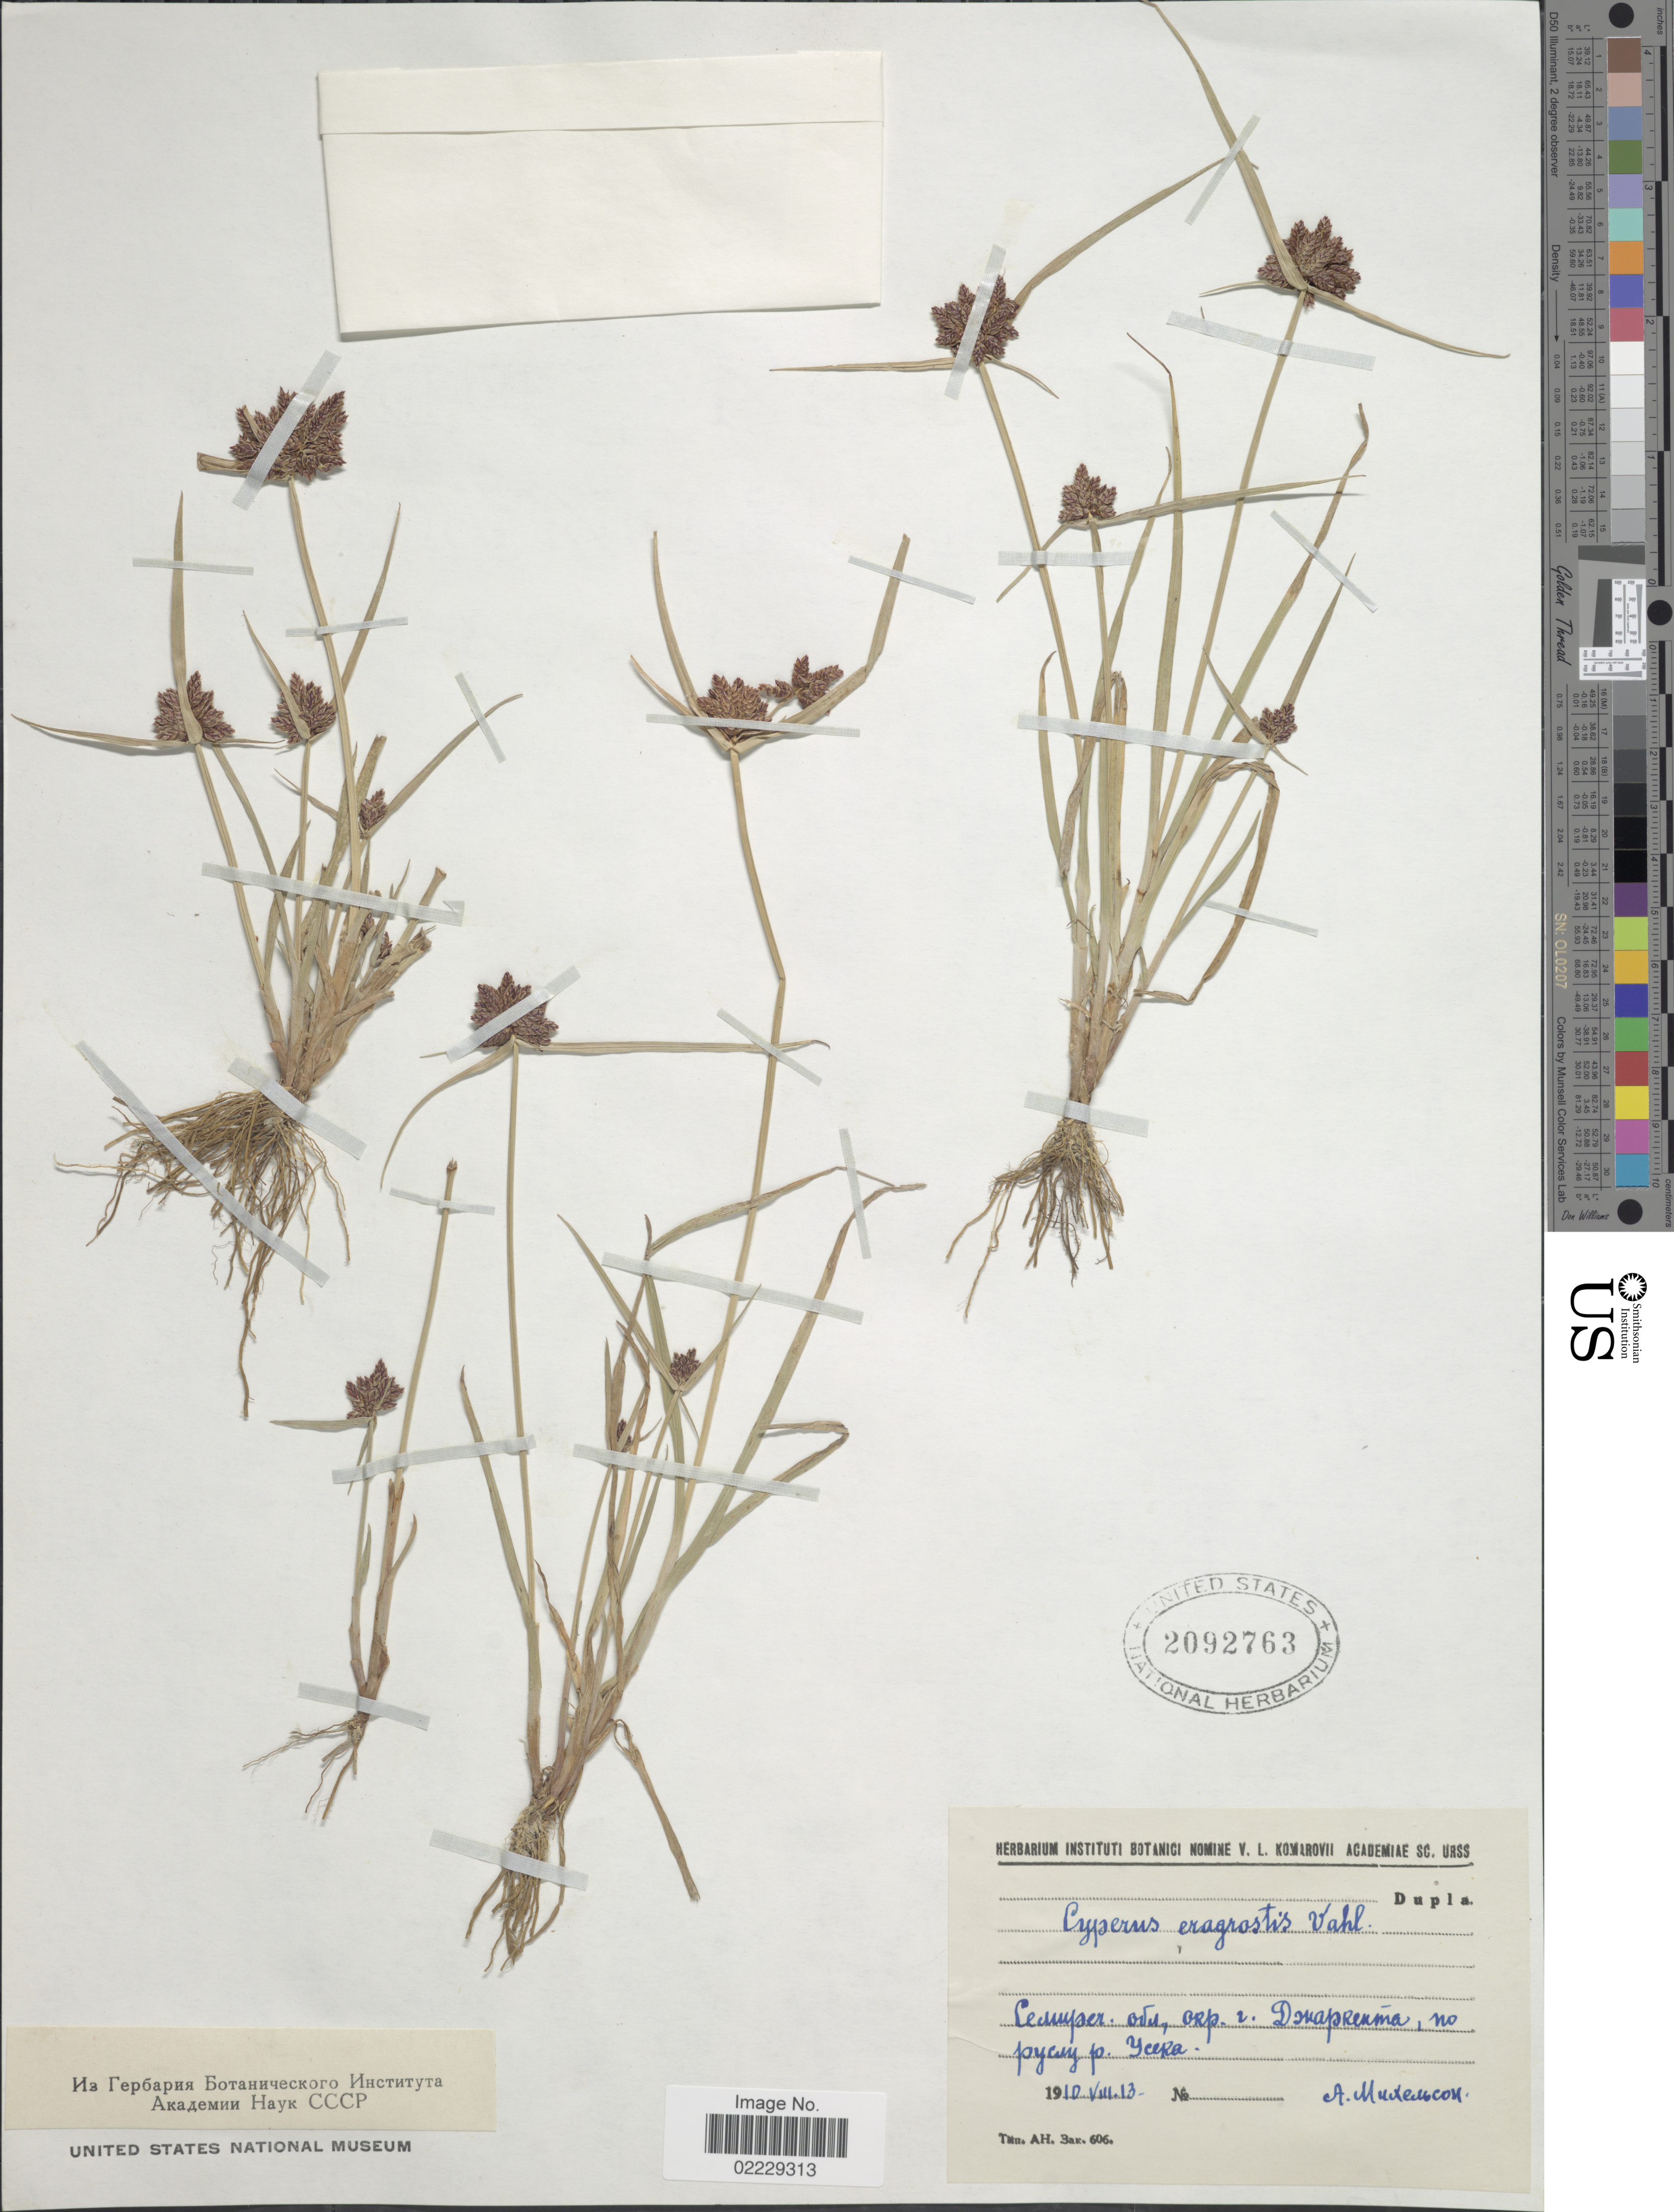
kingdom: Plantae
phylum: Tracheophyta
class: Liliopsida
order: Poales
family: Cyperaceae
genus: Cyperus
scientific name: Cyperus sanguinolentus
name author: Vahl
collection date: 1910-08-13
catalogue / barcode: US 2092763